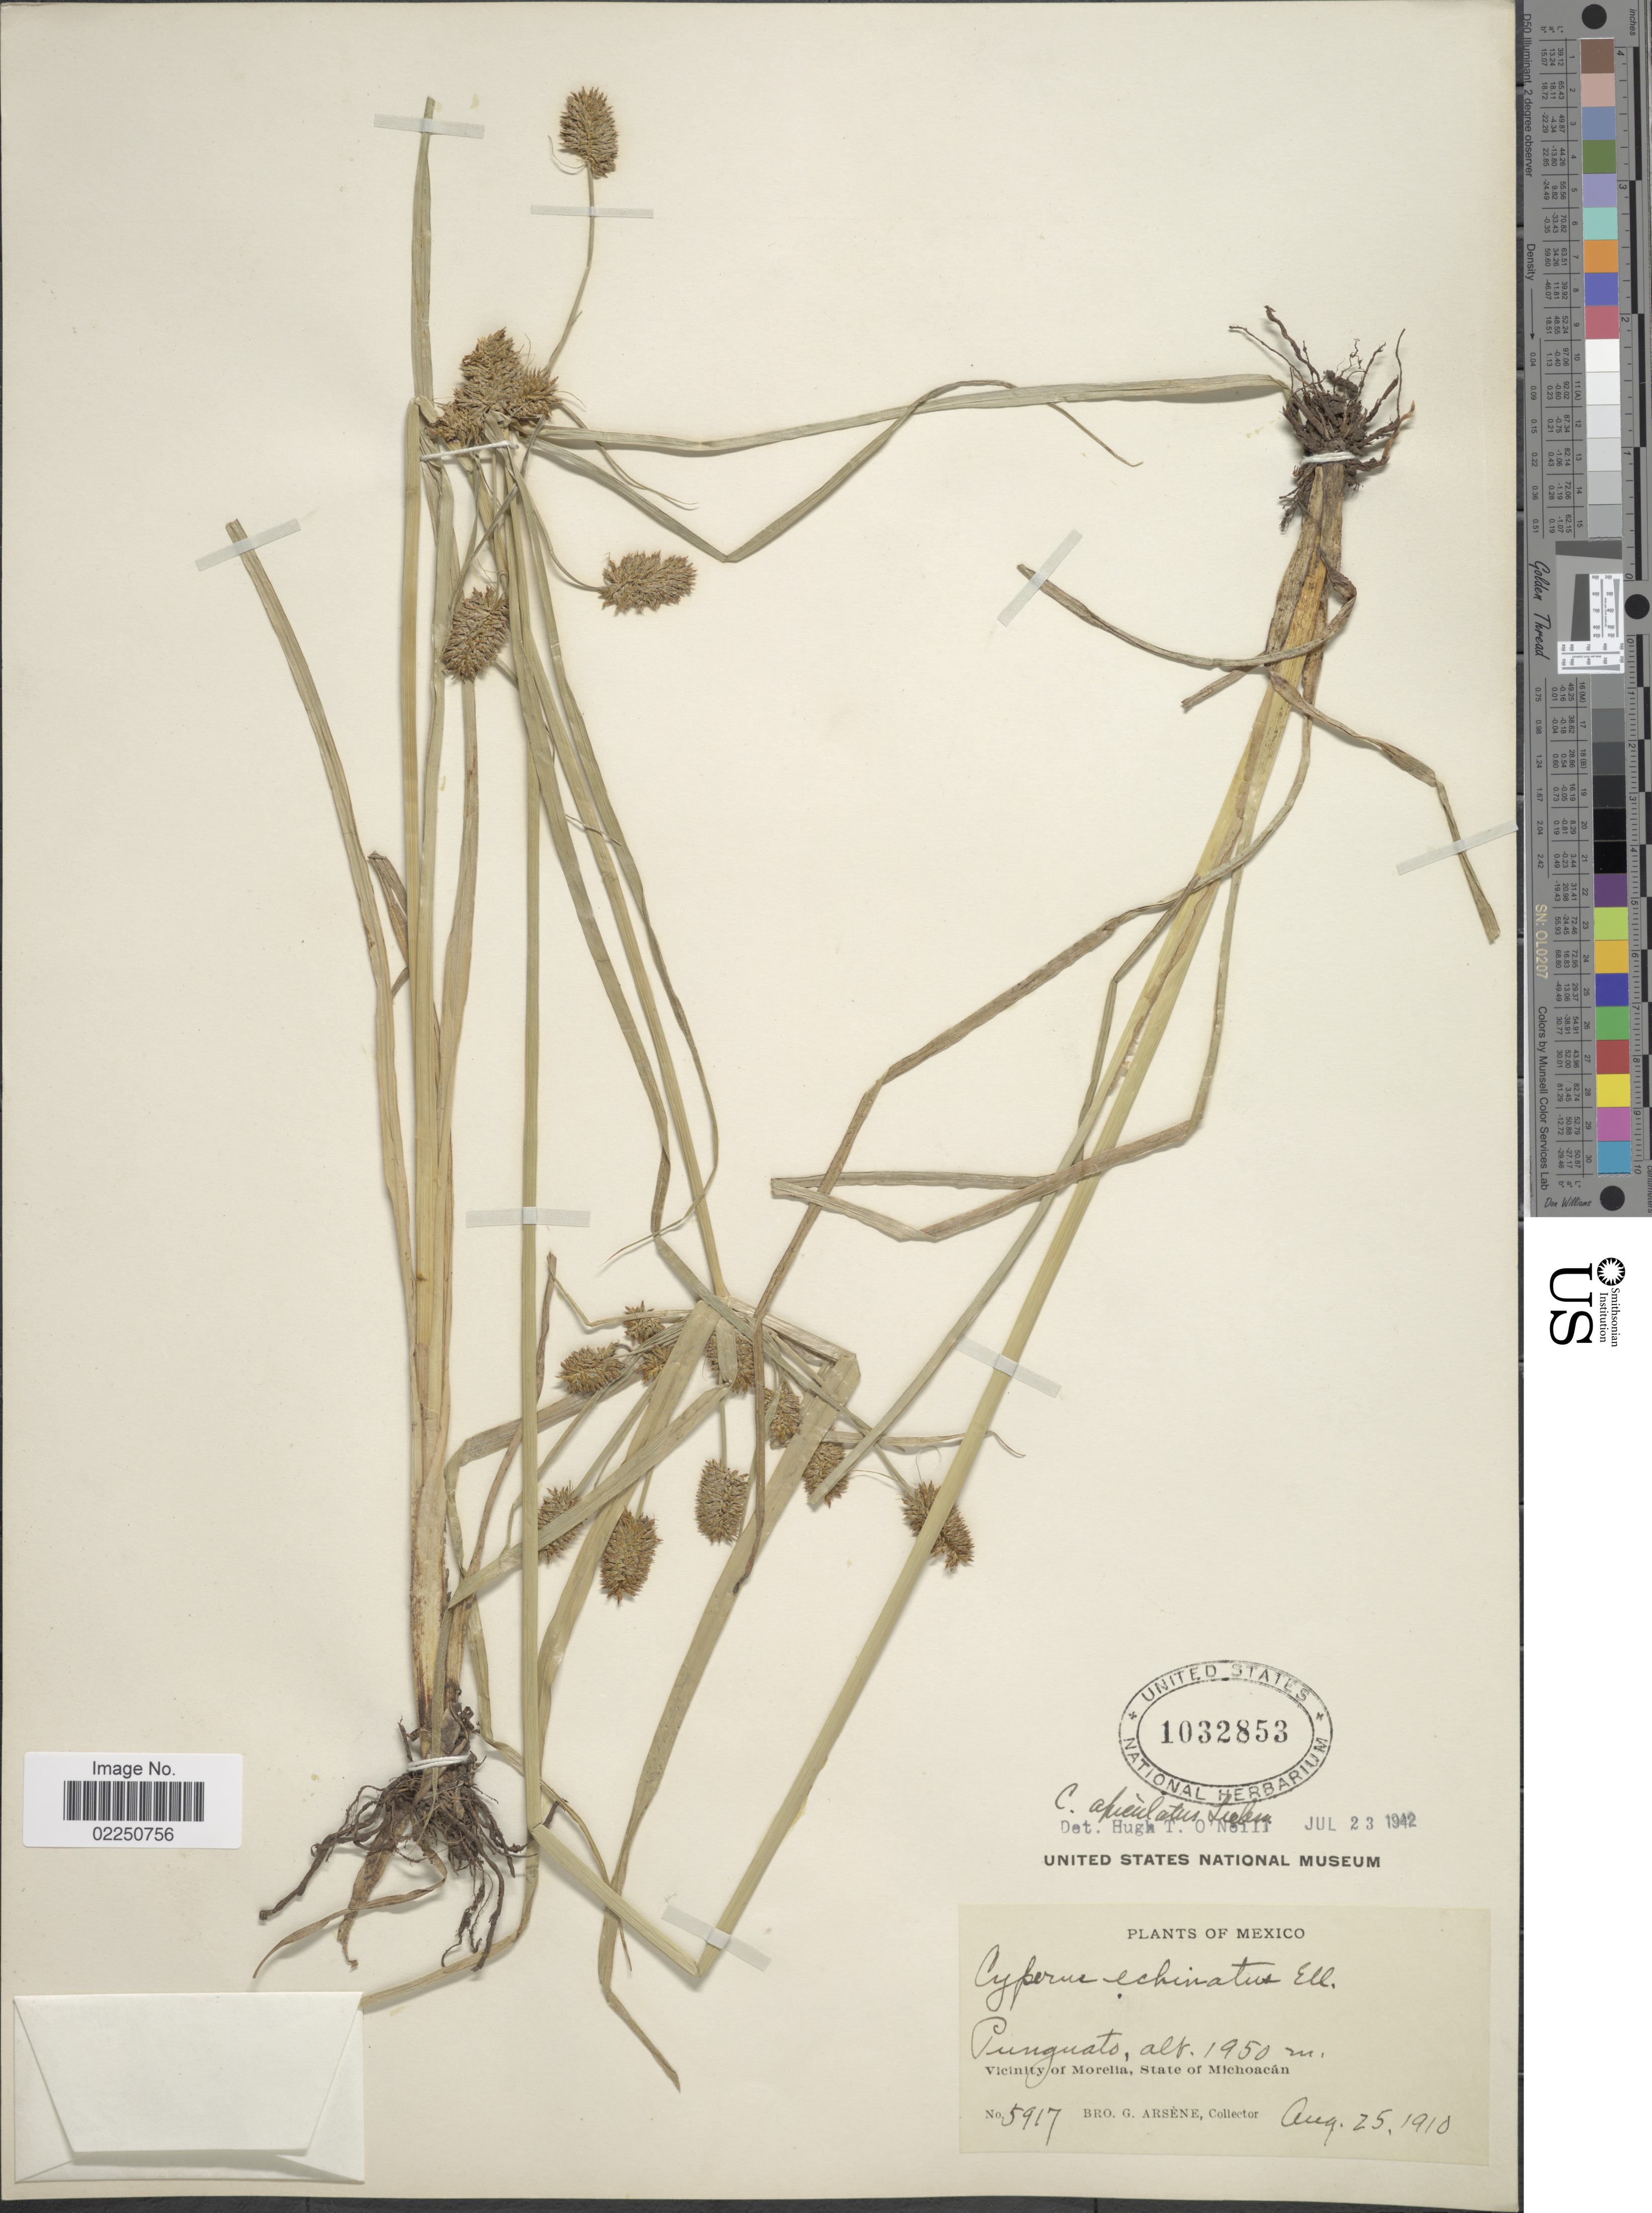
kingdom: Plantae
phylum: Tracheophyta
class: Liliopsida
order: Poales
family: Cyperaceae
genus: Cyperus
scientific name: Cyperus apiculatus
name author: Liebm.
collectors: Bro. G. Arsène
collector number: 5917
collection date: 1910-08-25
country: Mexico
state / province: Michoacán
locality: Punguats. Vicinity of Morelia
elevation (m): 1950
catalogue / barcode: US 1032853